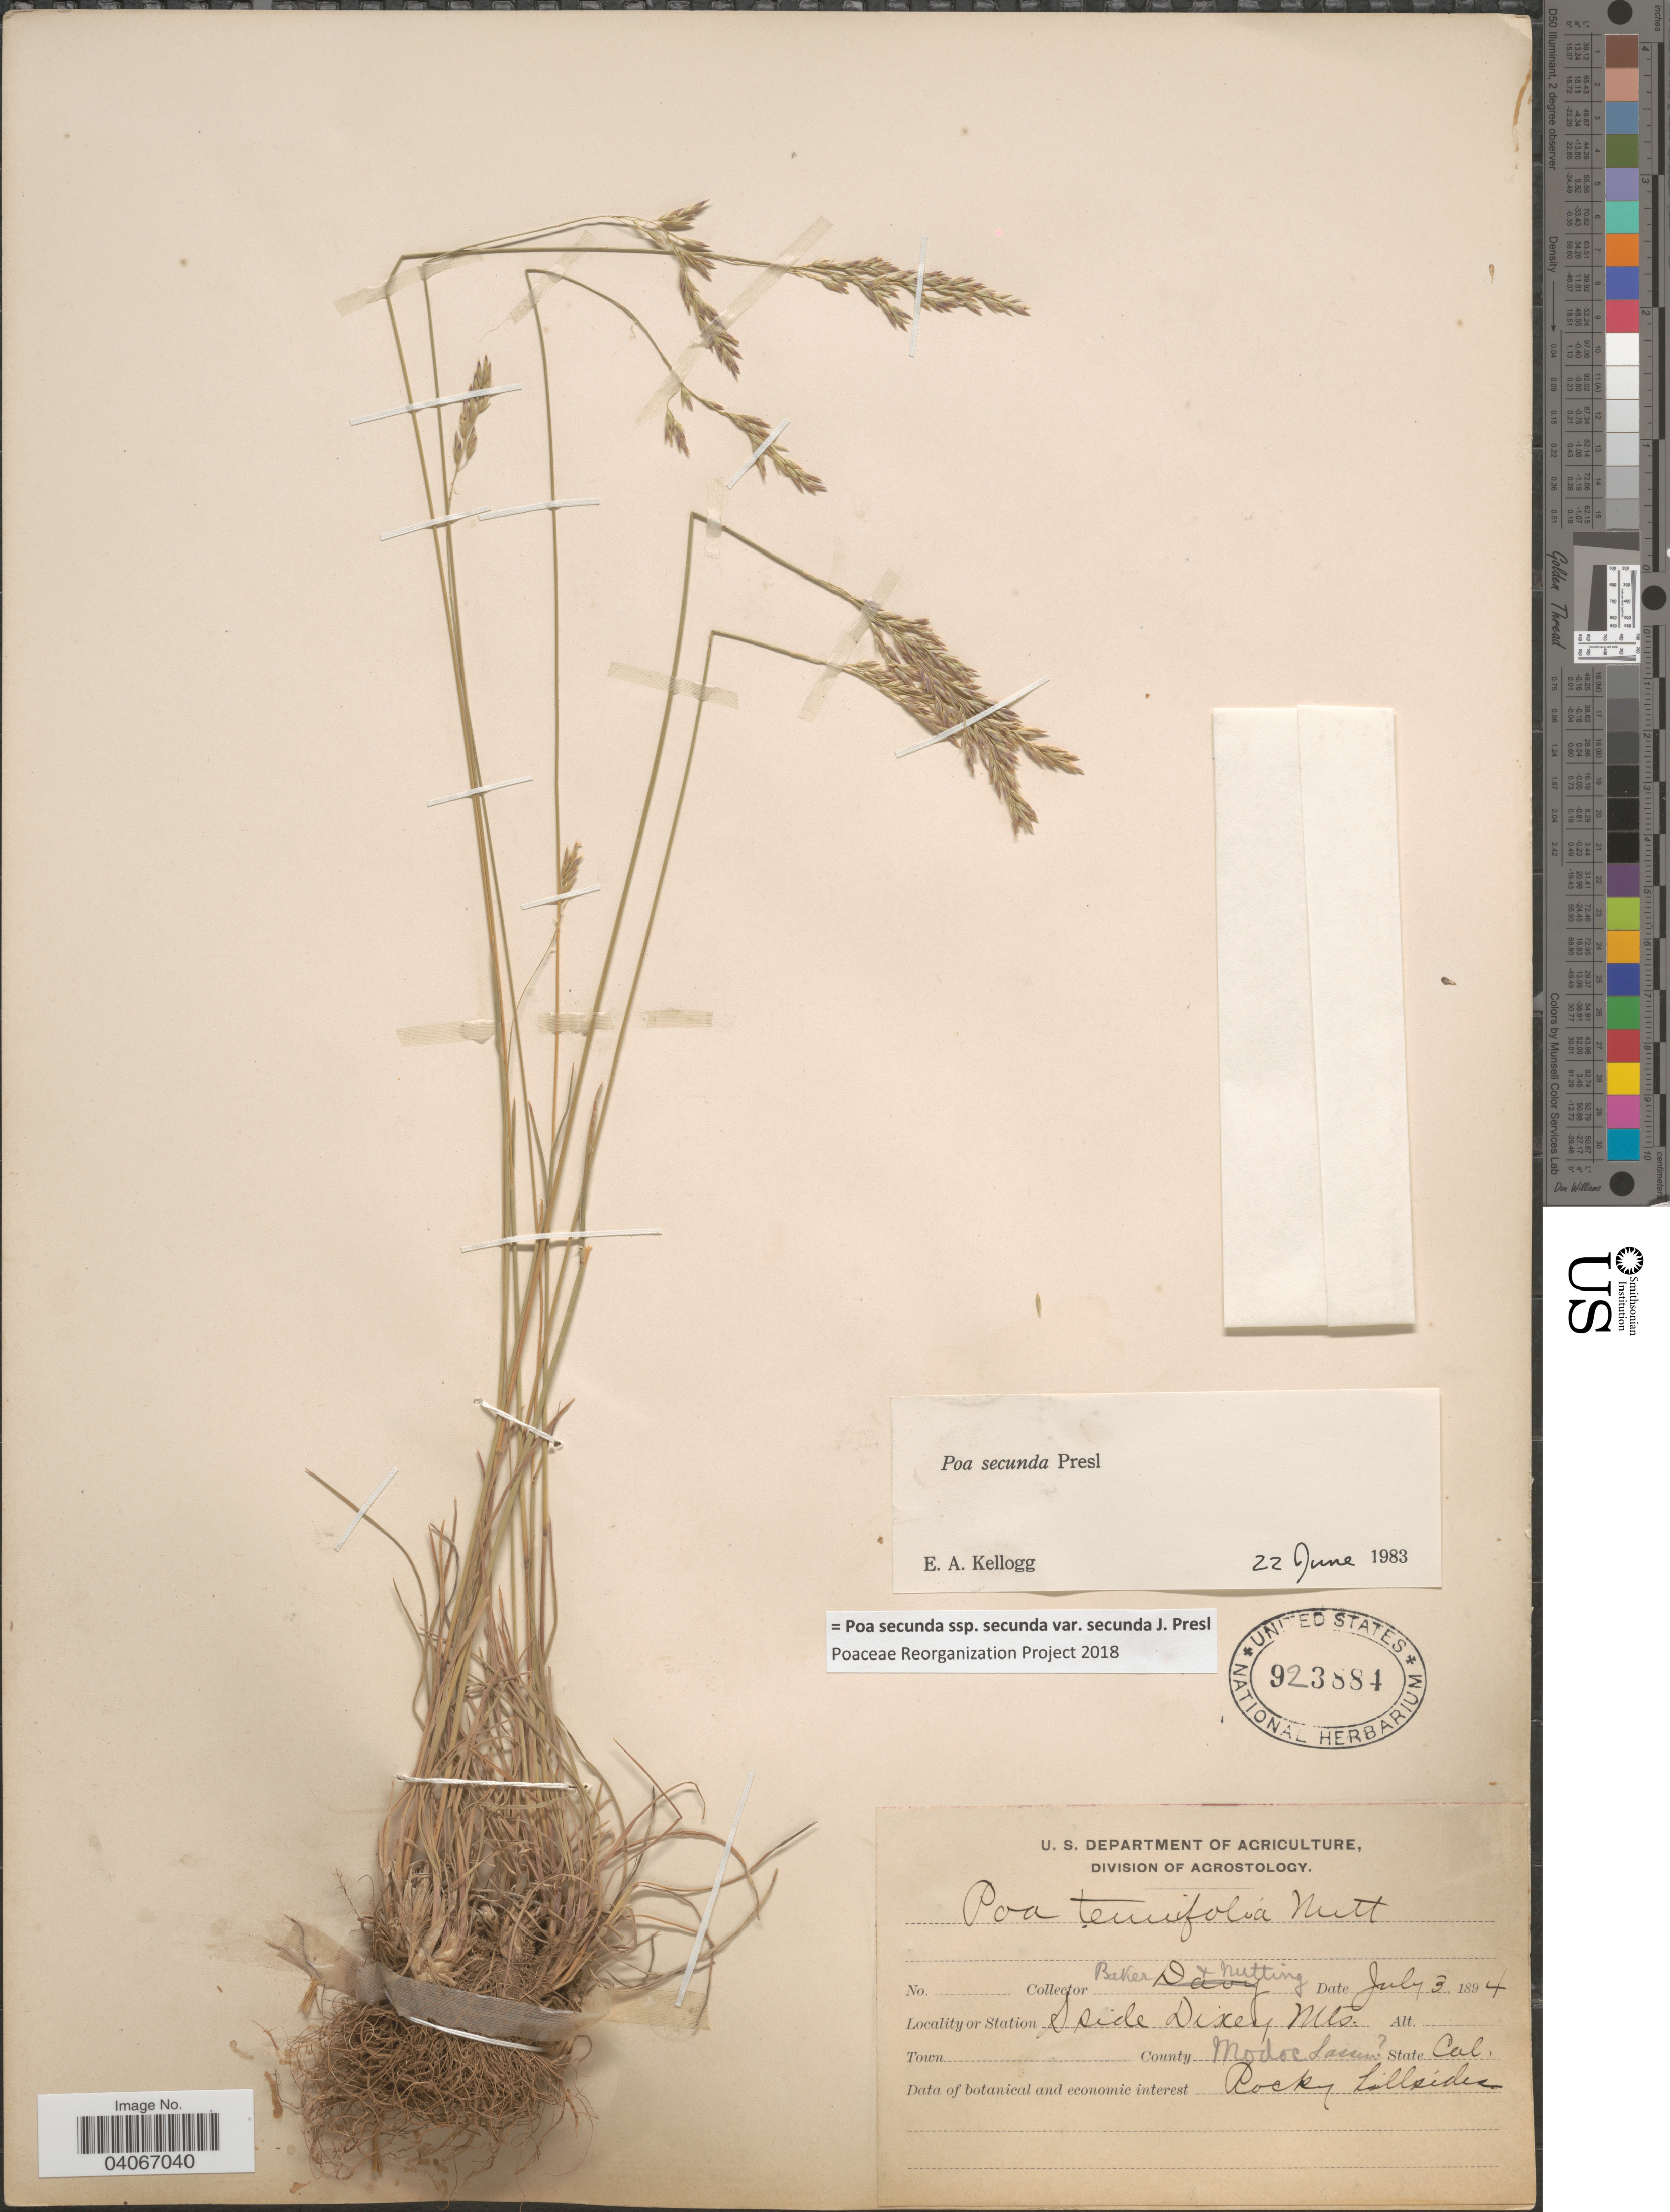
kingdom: Plantae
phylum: Tracheophyta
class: Liliopsida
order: Poales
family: Poaceae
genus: Poa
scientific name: Poa secunda subsp. secunda var. secunda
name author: J. Presl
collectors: Baker & Nutting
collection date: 1894-07-03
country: United States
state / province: California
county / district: Modoc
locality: S side Dixey Mts. Rocky hillside. Modoc Co.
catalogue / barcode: US 923884